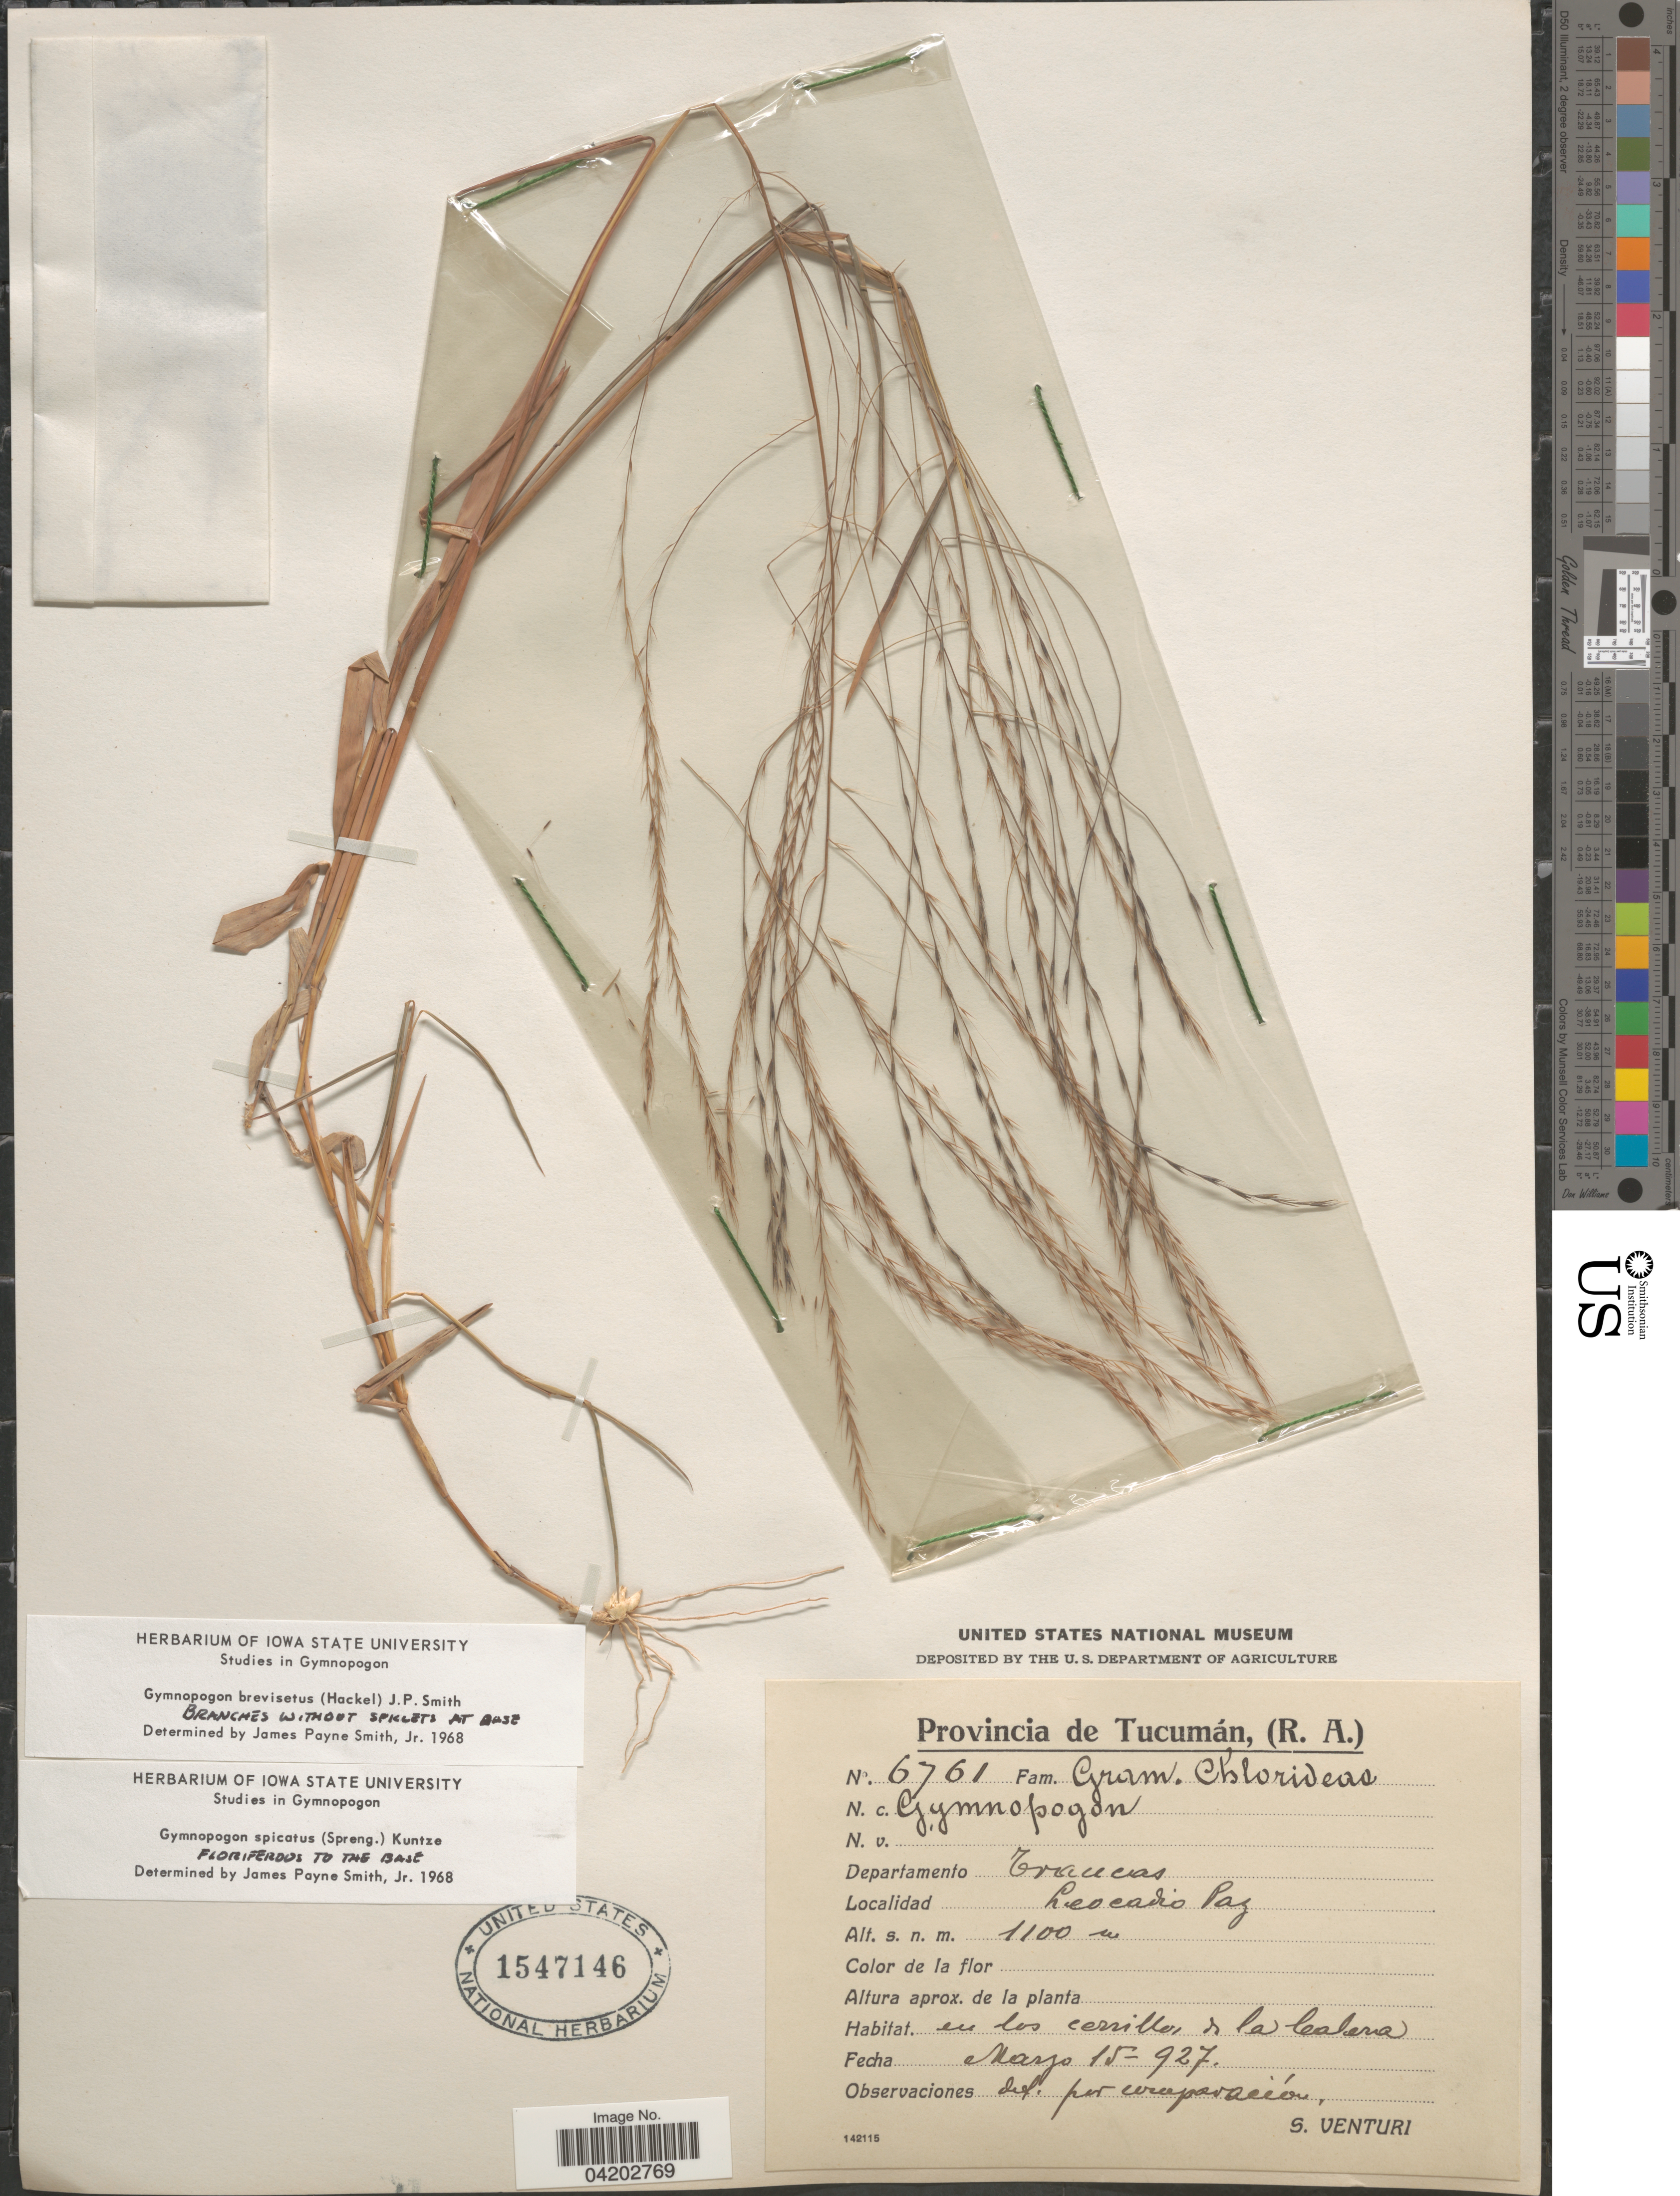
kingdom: Plantae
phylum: Tracheophyta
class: Liliopsida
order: Poales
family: Poaceae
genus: Gymnopogon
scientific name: Gymnopogon grandiflorus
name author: Roseng.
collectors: S. Venturi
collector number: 6761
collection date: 1927-03-15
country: Argentina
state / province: Tucuman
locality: (R.A.). Departamento Trancas. Lescadio Paz.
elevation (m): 1100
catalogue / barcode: US 1547146